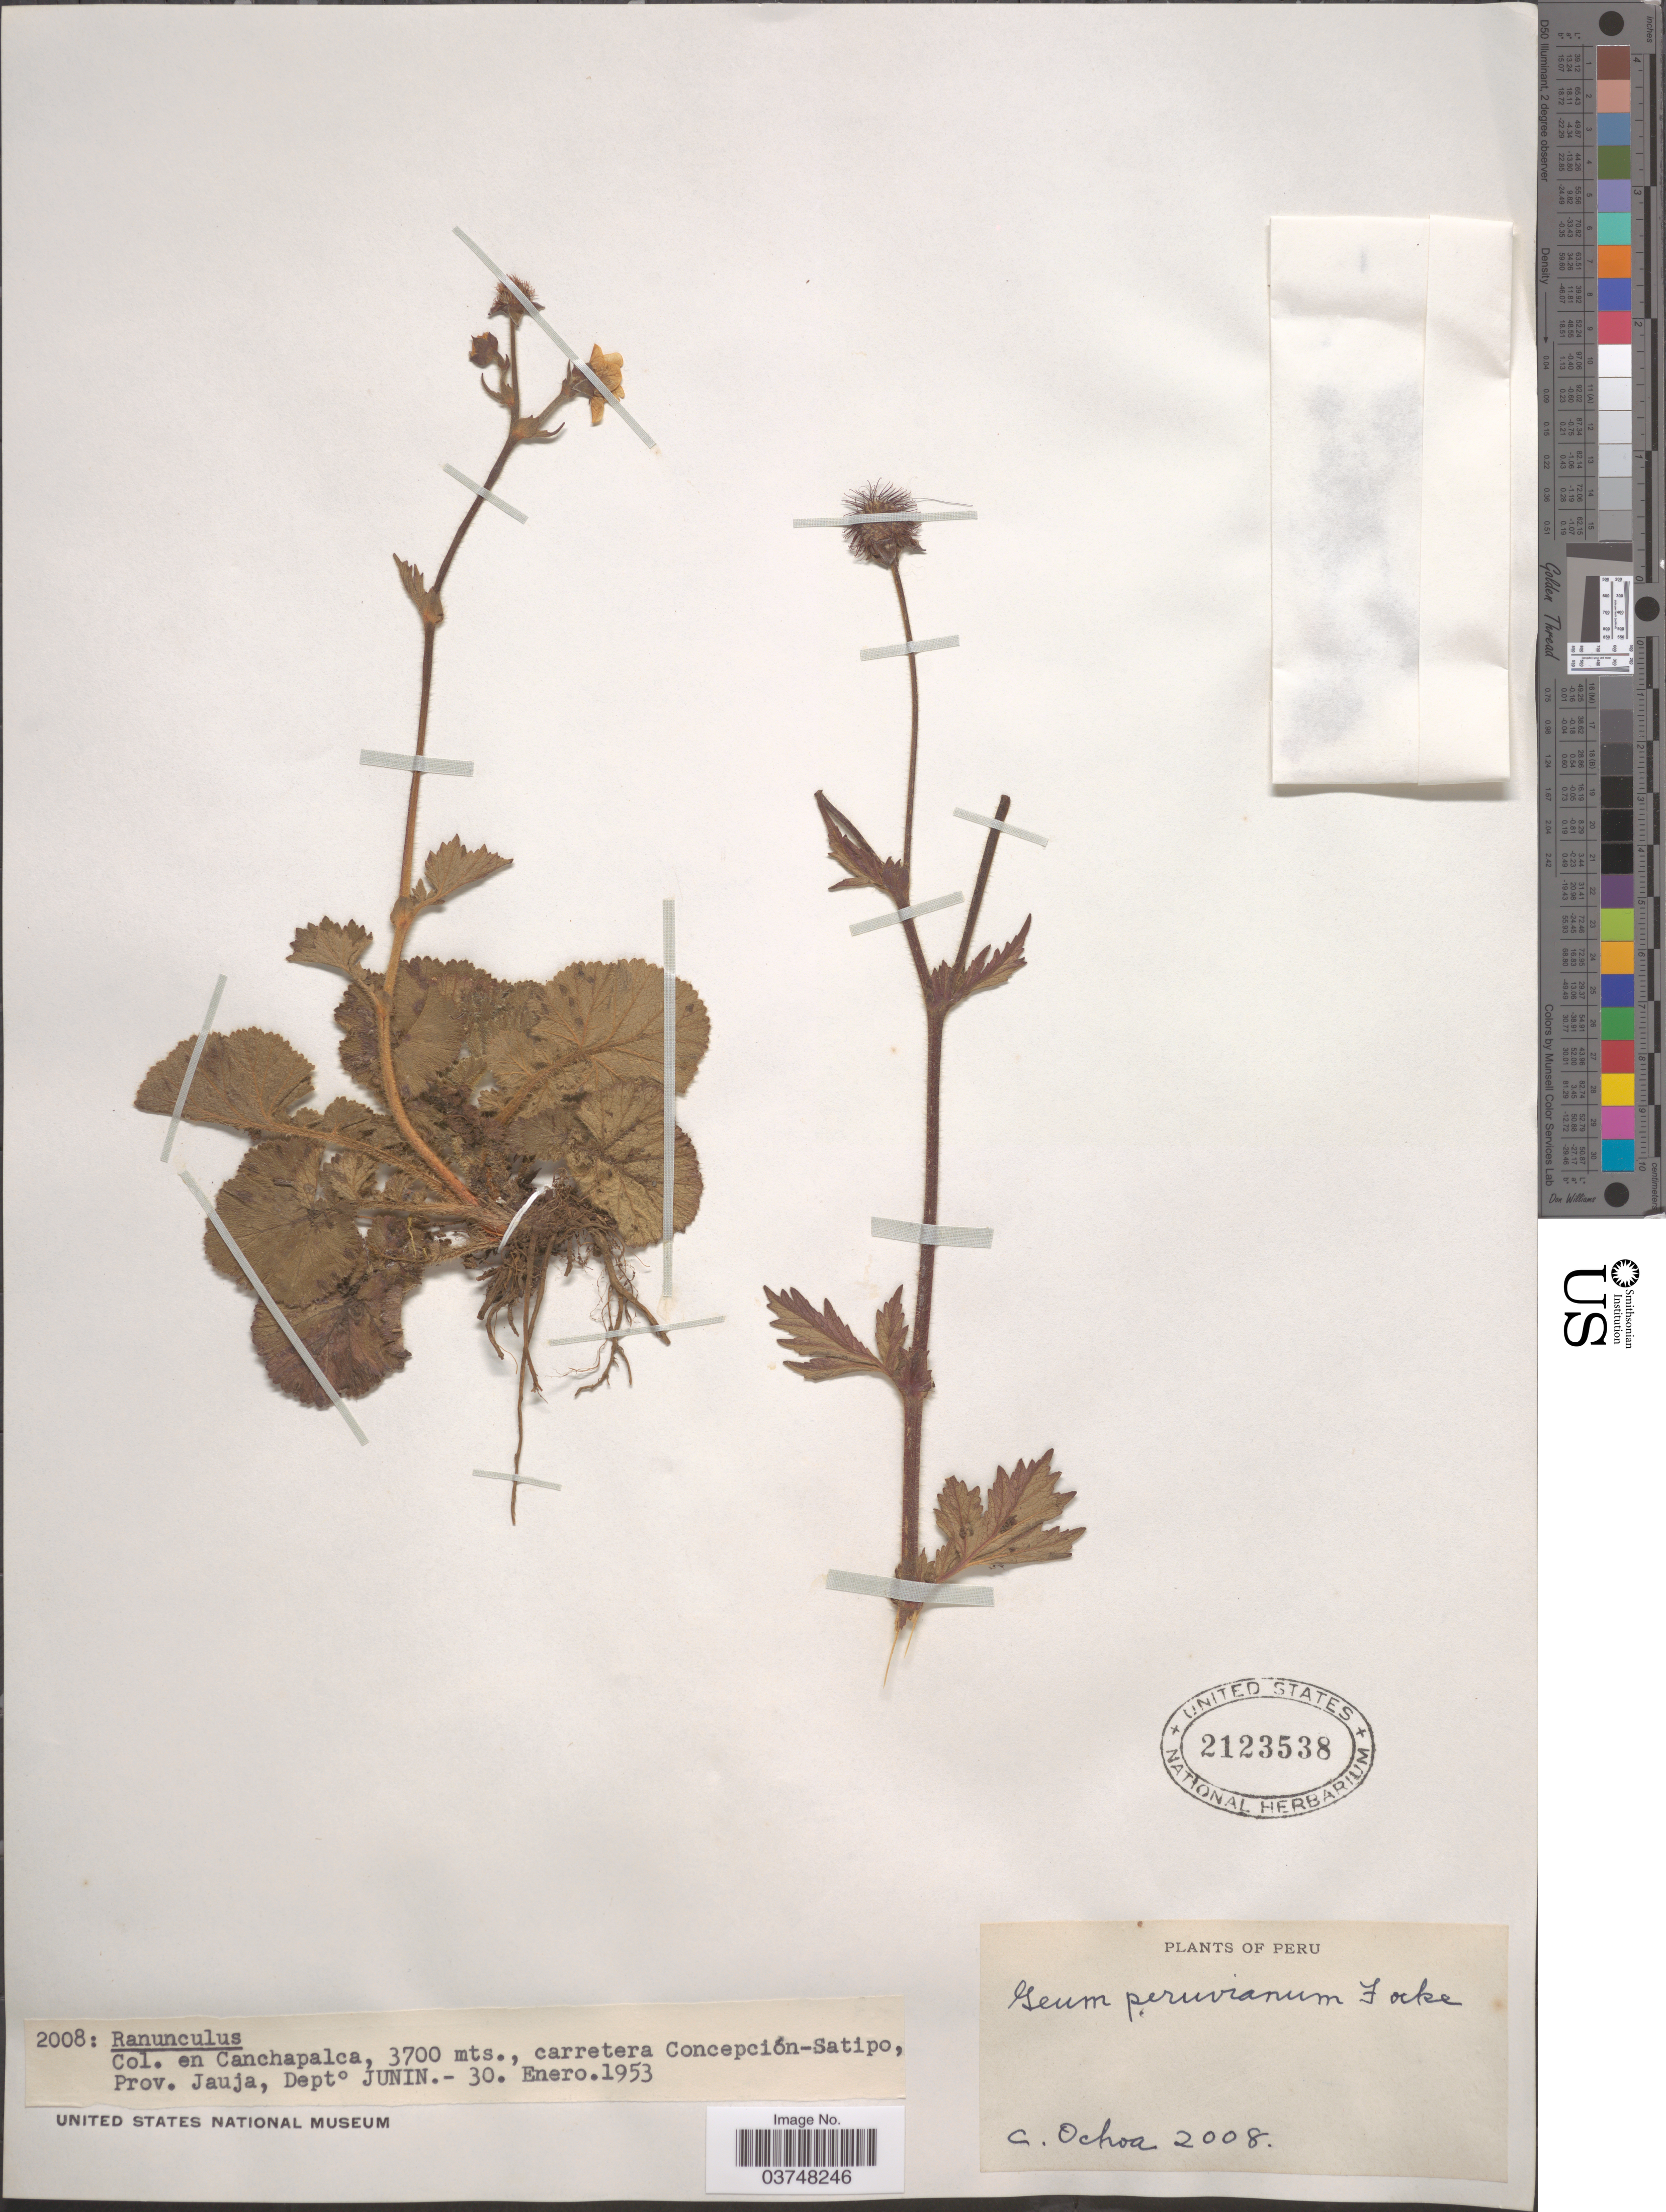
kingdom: Plantae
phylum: Tracheophyta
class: Magnoliopsida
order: Rosales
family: Rosaceae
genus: Geum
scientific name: Geum peruvianum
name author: Focke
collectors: C. Ochoa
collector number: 2008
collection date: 1953-01-30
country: Peru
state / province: Junín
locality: Canchapalca, carretera Concepción-Satipo, Prov. Jauja, Deptº Junin.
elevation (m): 3700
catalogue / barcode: US 2123538